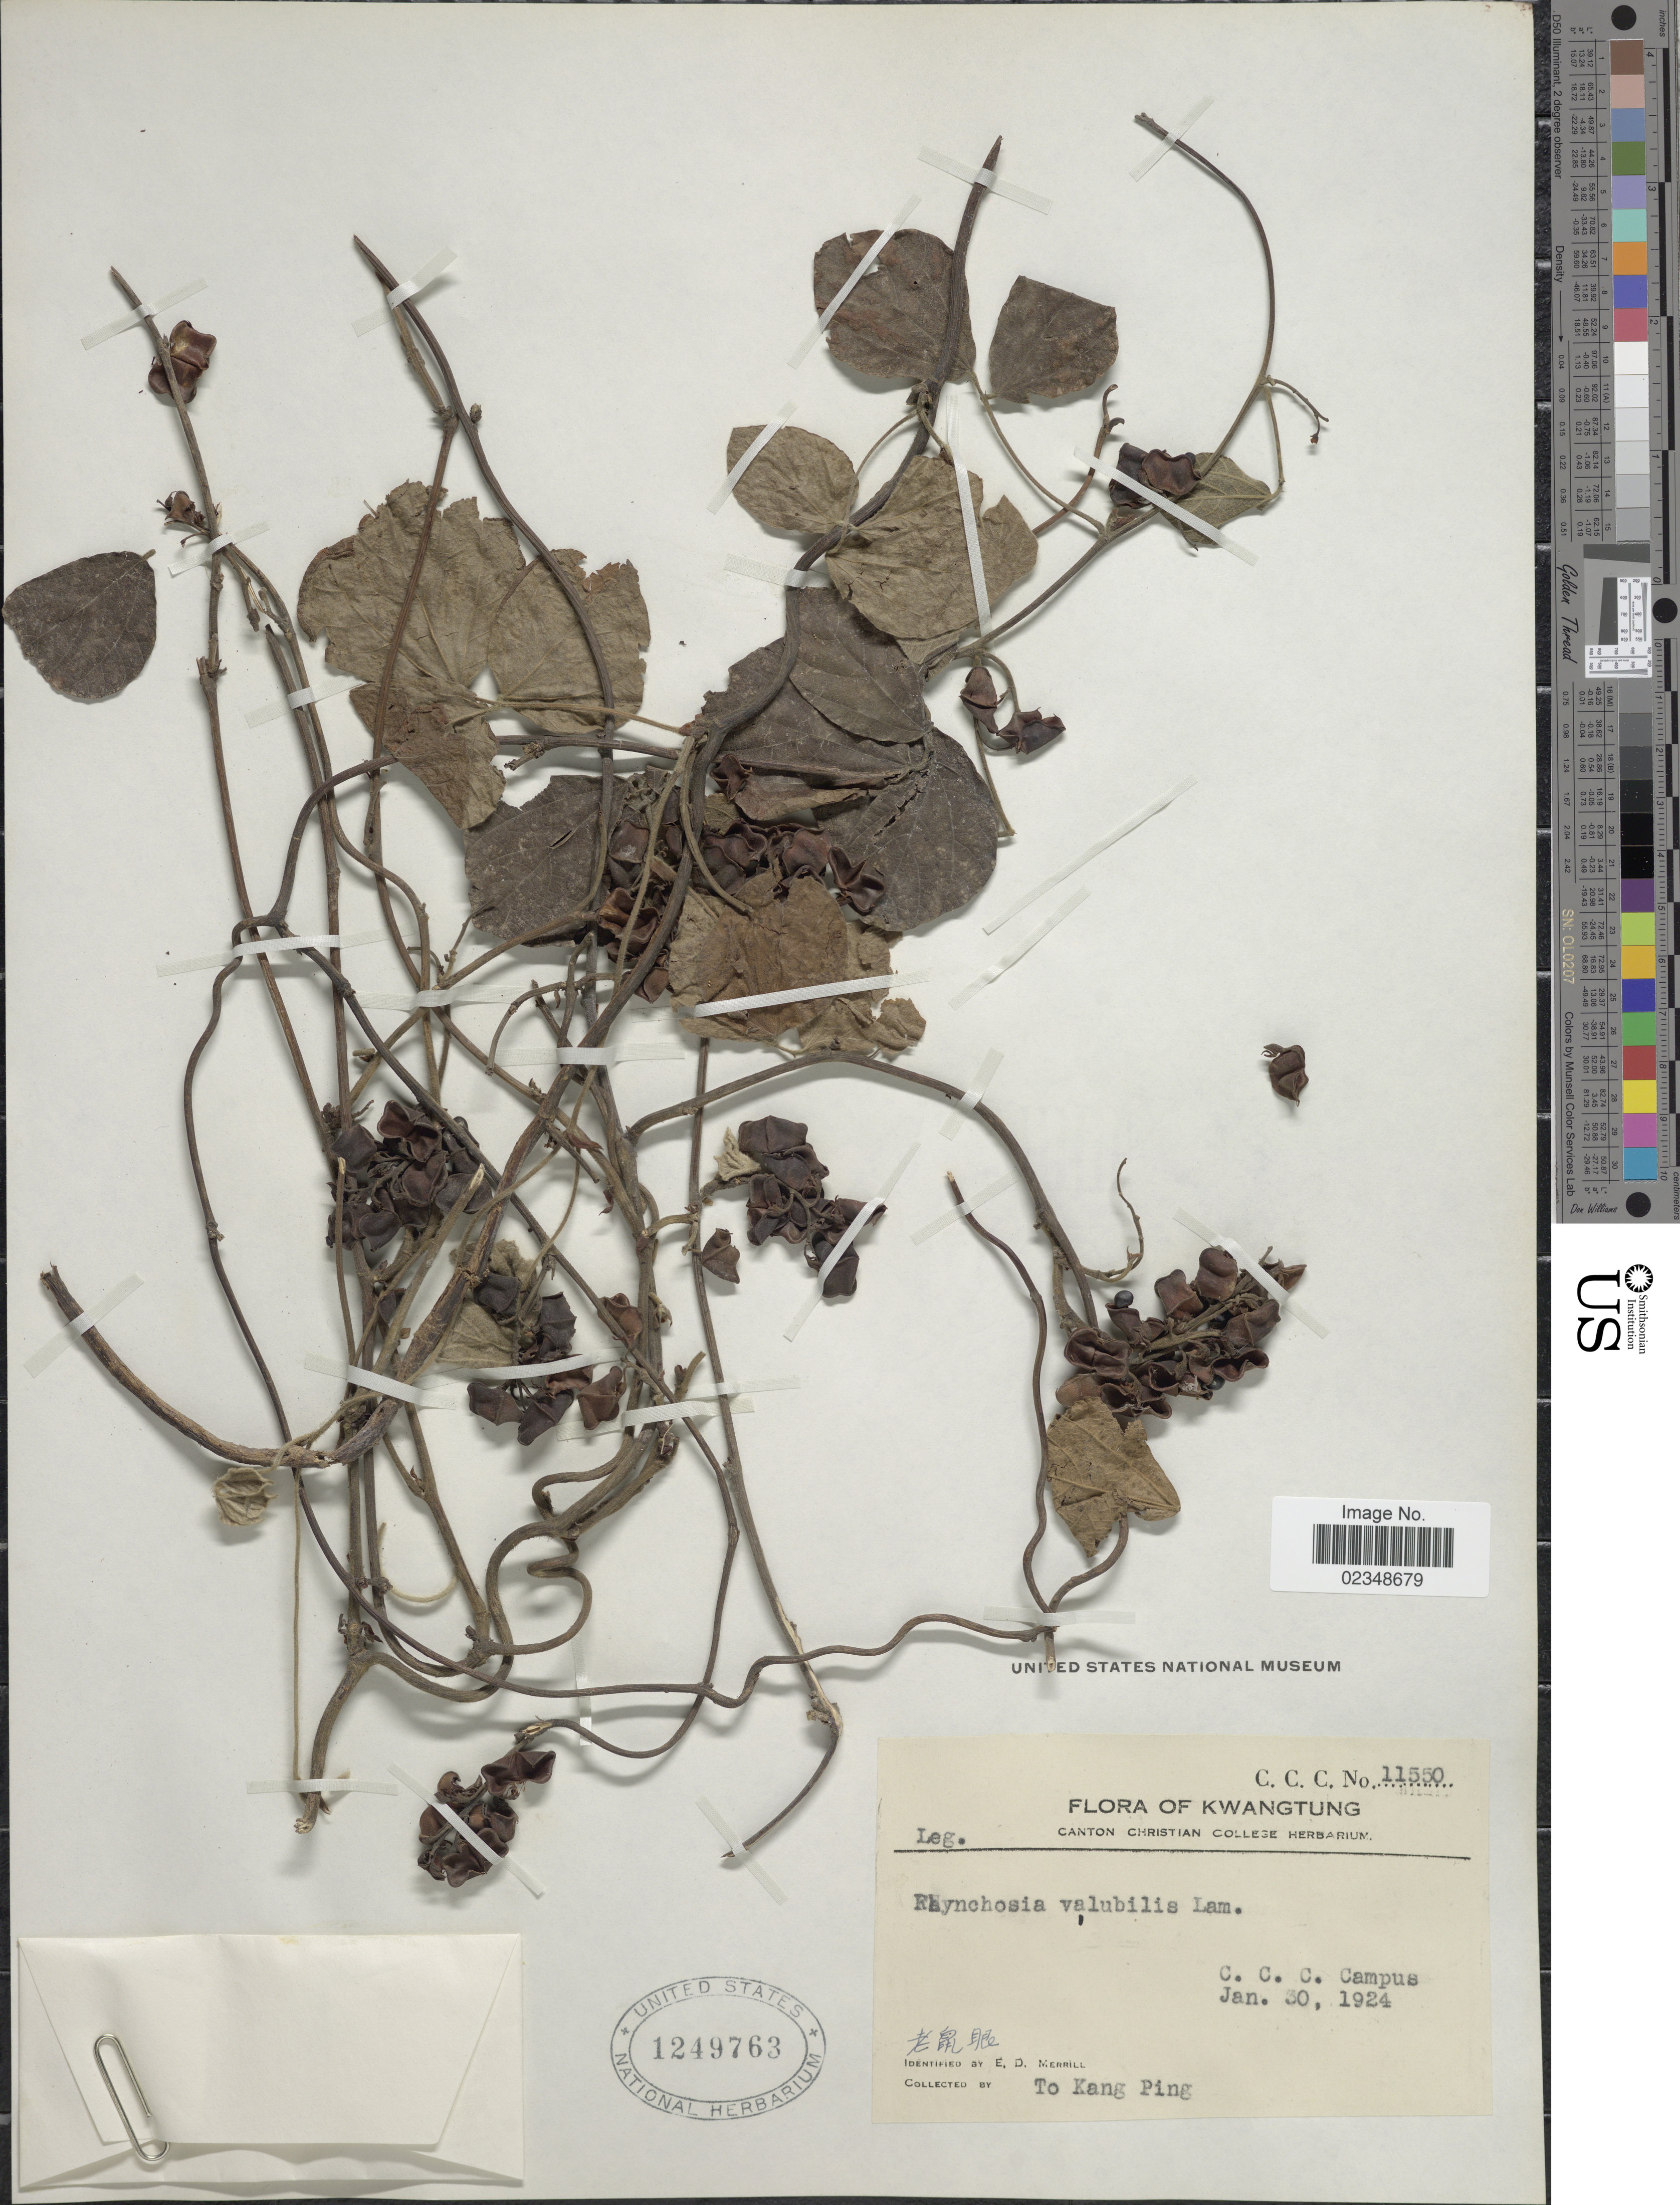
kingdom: Plantae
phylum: Tracheophyta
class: Magnoliopsida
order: Fabales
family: Fabaceae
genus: Rhynchosia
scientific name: Rhynchosia volubilis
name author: (Michx.) Wood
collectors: T. Ping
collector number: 11550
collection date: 1924-01-30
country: China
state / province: Guangdong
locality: Kwangtung, Canton Christian College (C.C.C.) Campus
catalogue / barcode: US 1249763